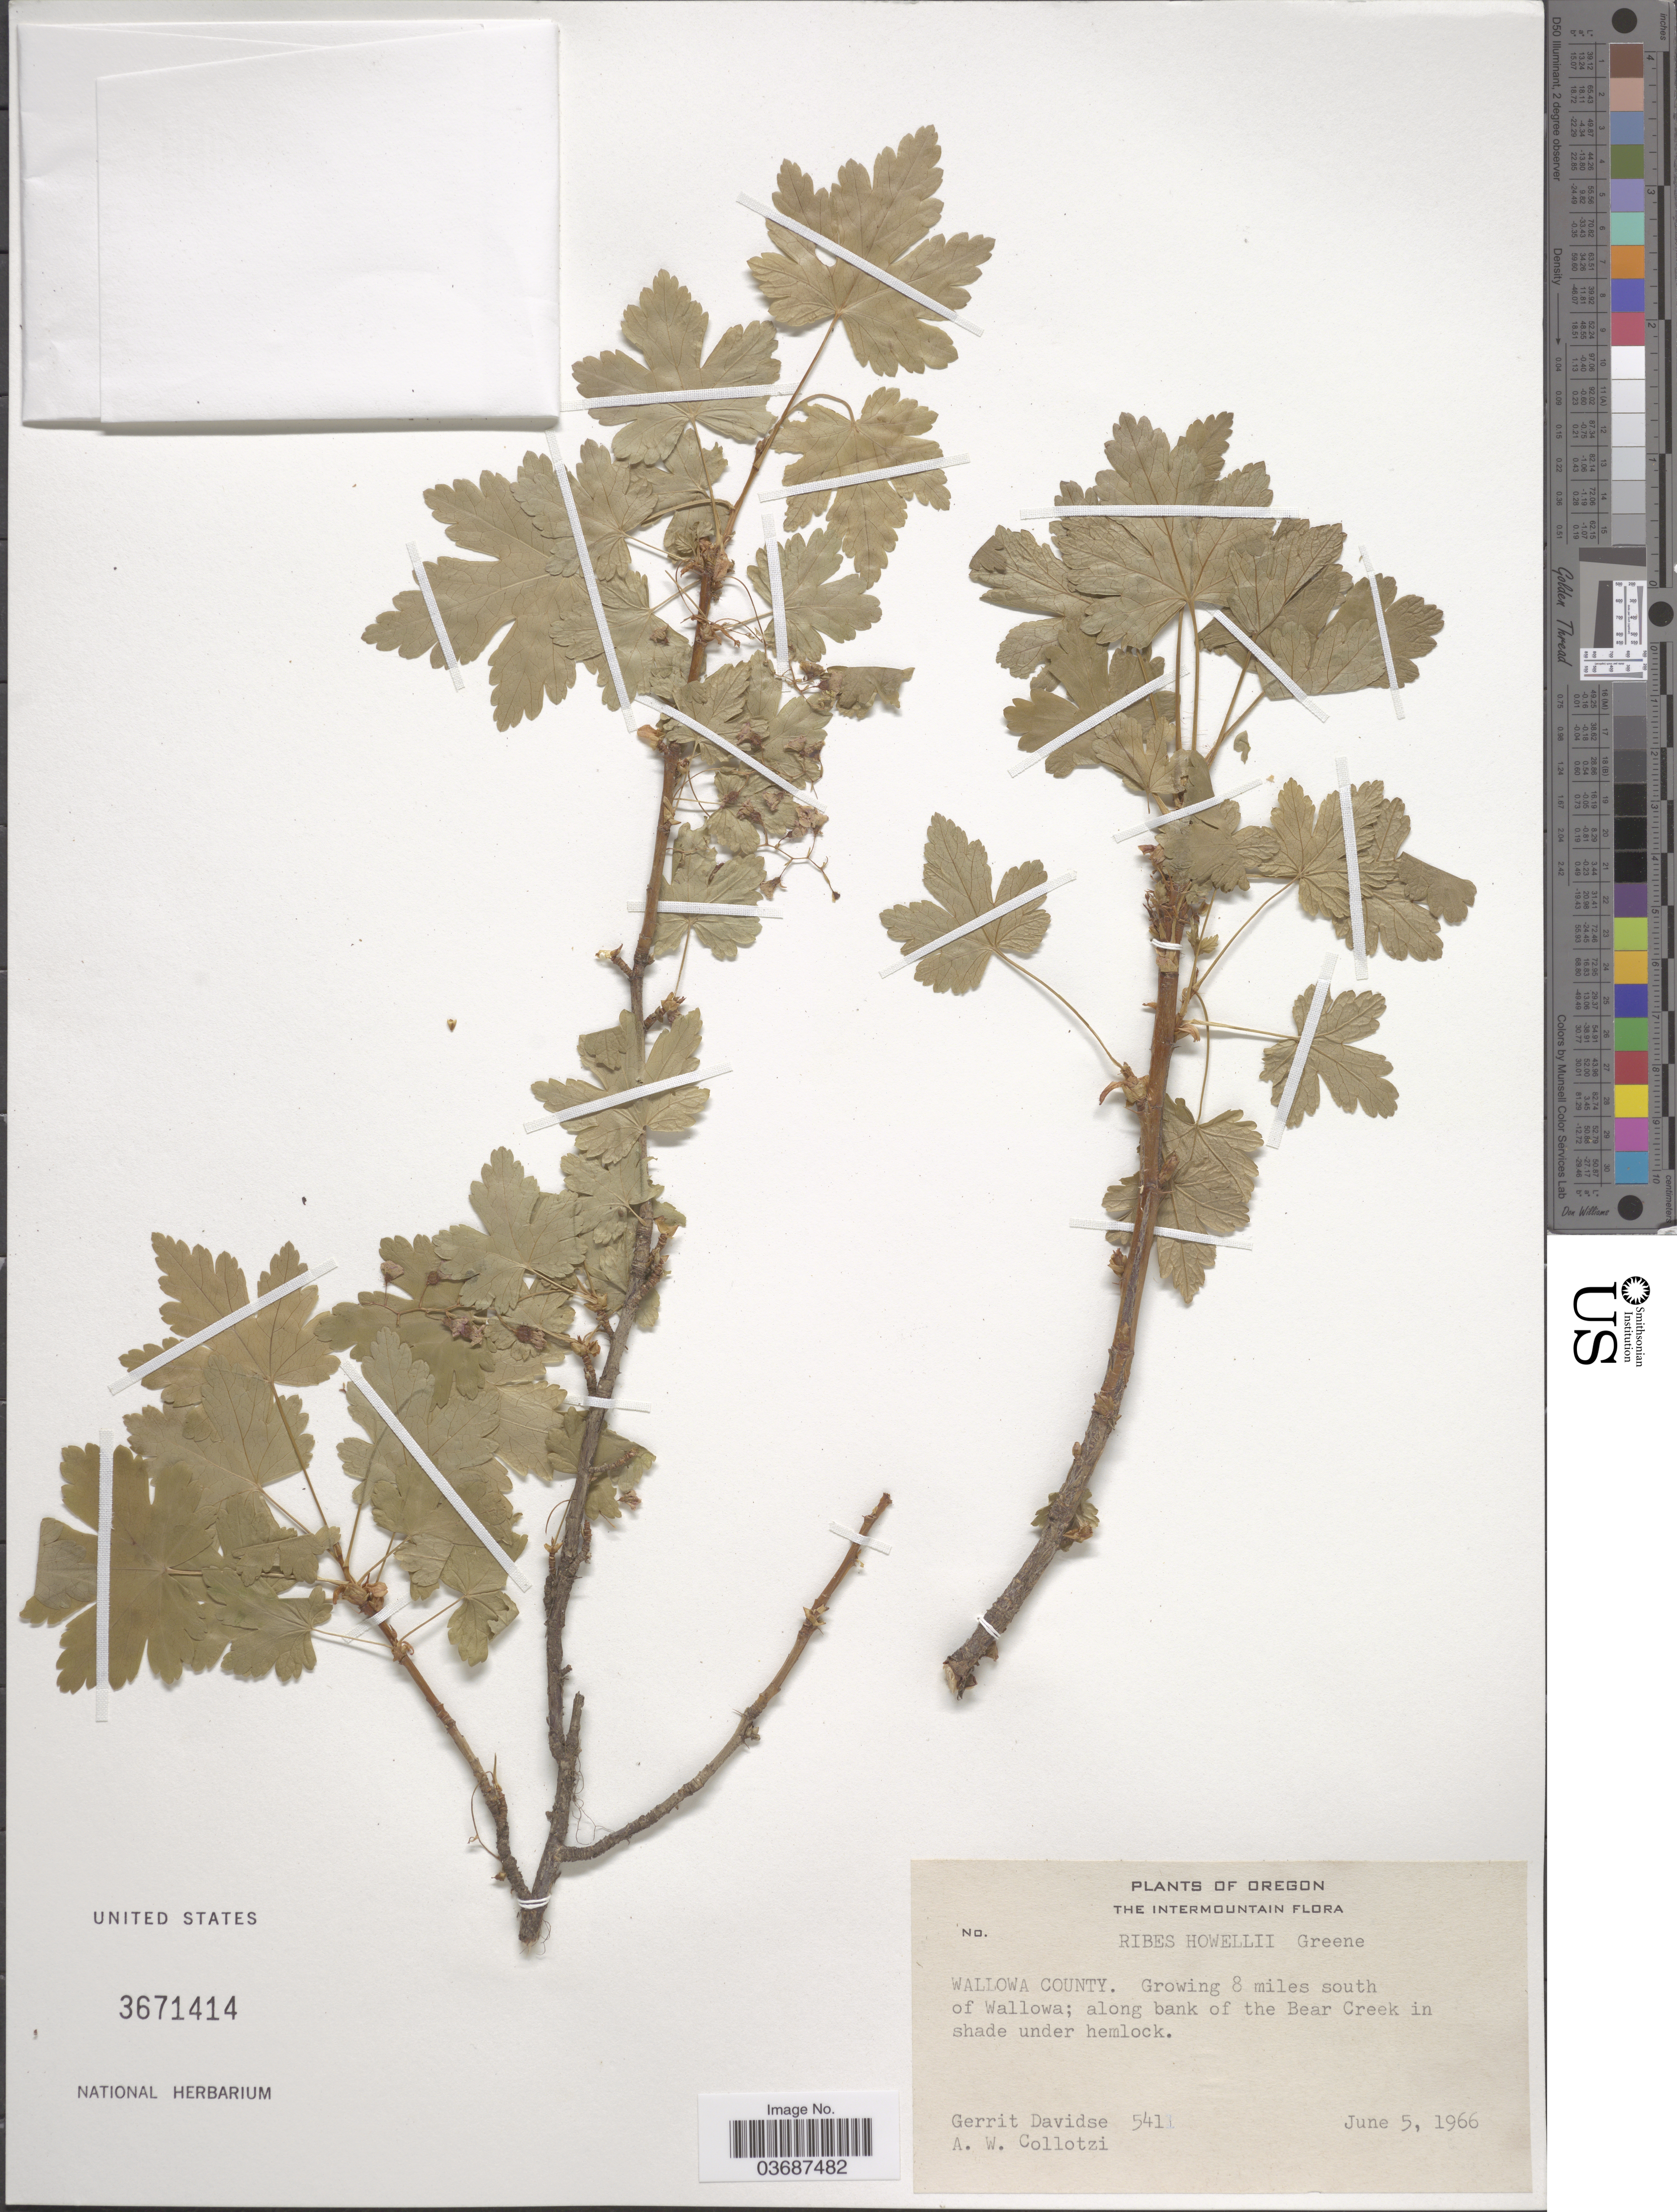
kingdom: Plantae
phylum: Tracheophyta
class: Magnoliopsida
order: Saxifragales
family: Grossulariaceae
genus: Ribes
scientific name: Ribes howellii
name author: Greene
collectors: G. Davidse & A. W. Collotzi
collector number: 541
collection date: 1966-06-05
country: United States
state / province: Oregon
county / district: Wallowa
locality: The Intermountain. Wallowa County. 8 miles south of Wallowa; along bank of the Bear Creek in shade under hemlock.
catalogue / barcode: US 3671414